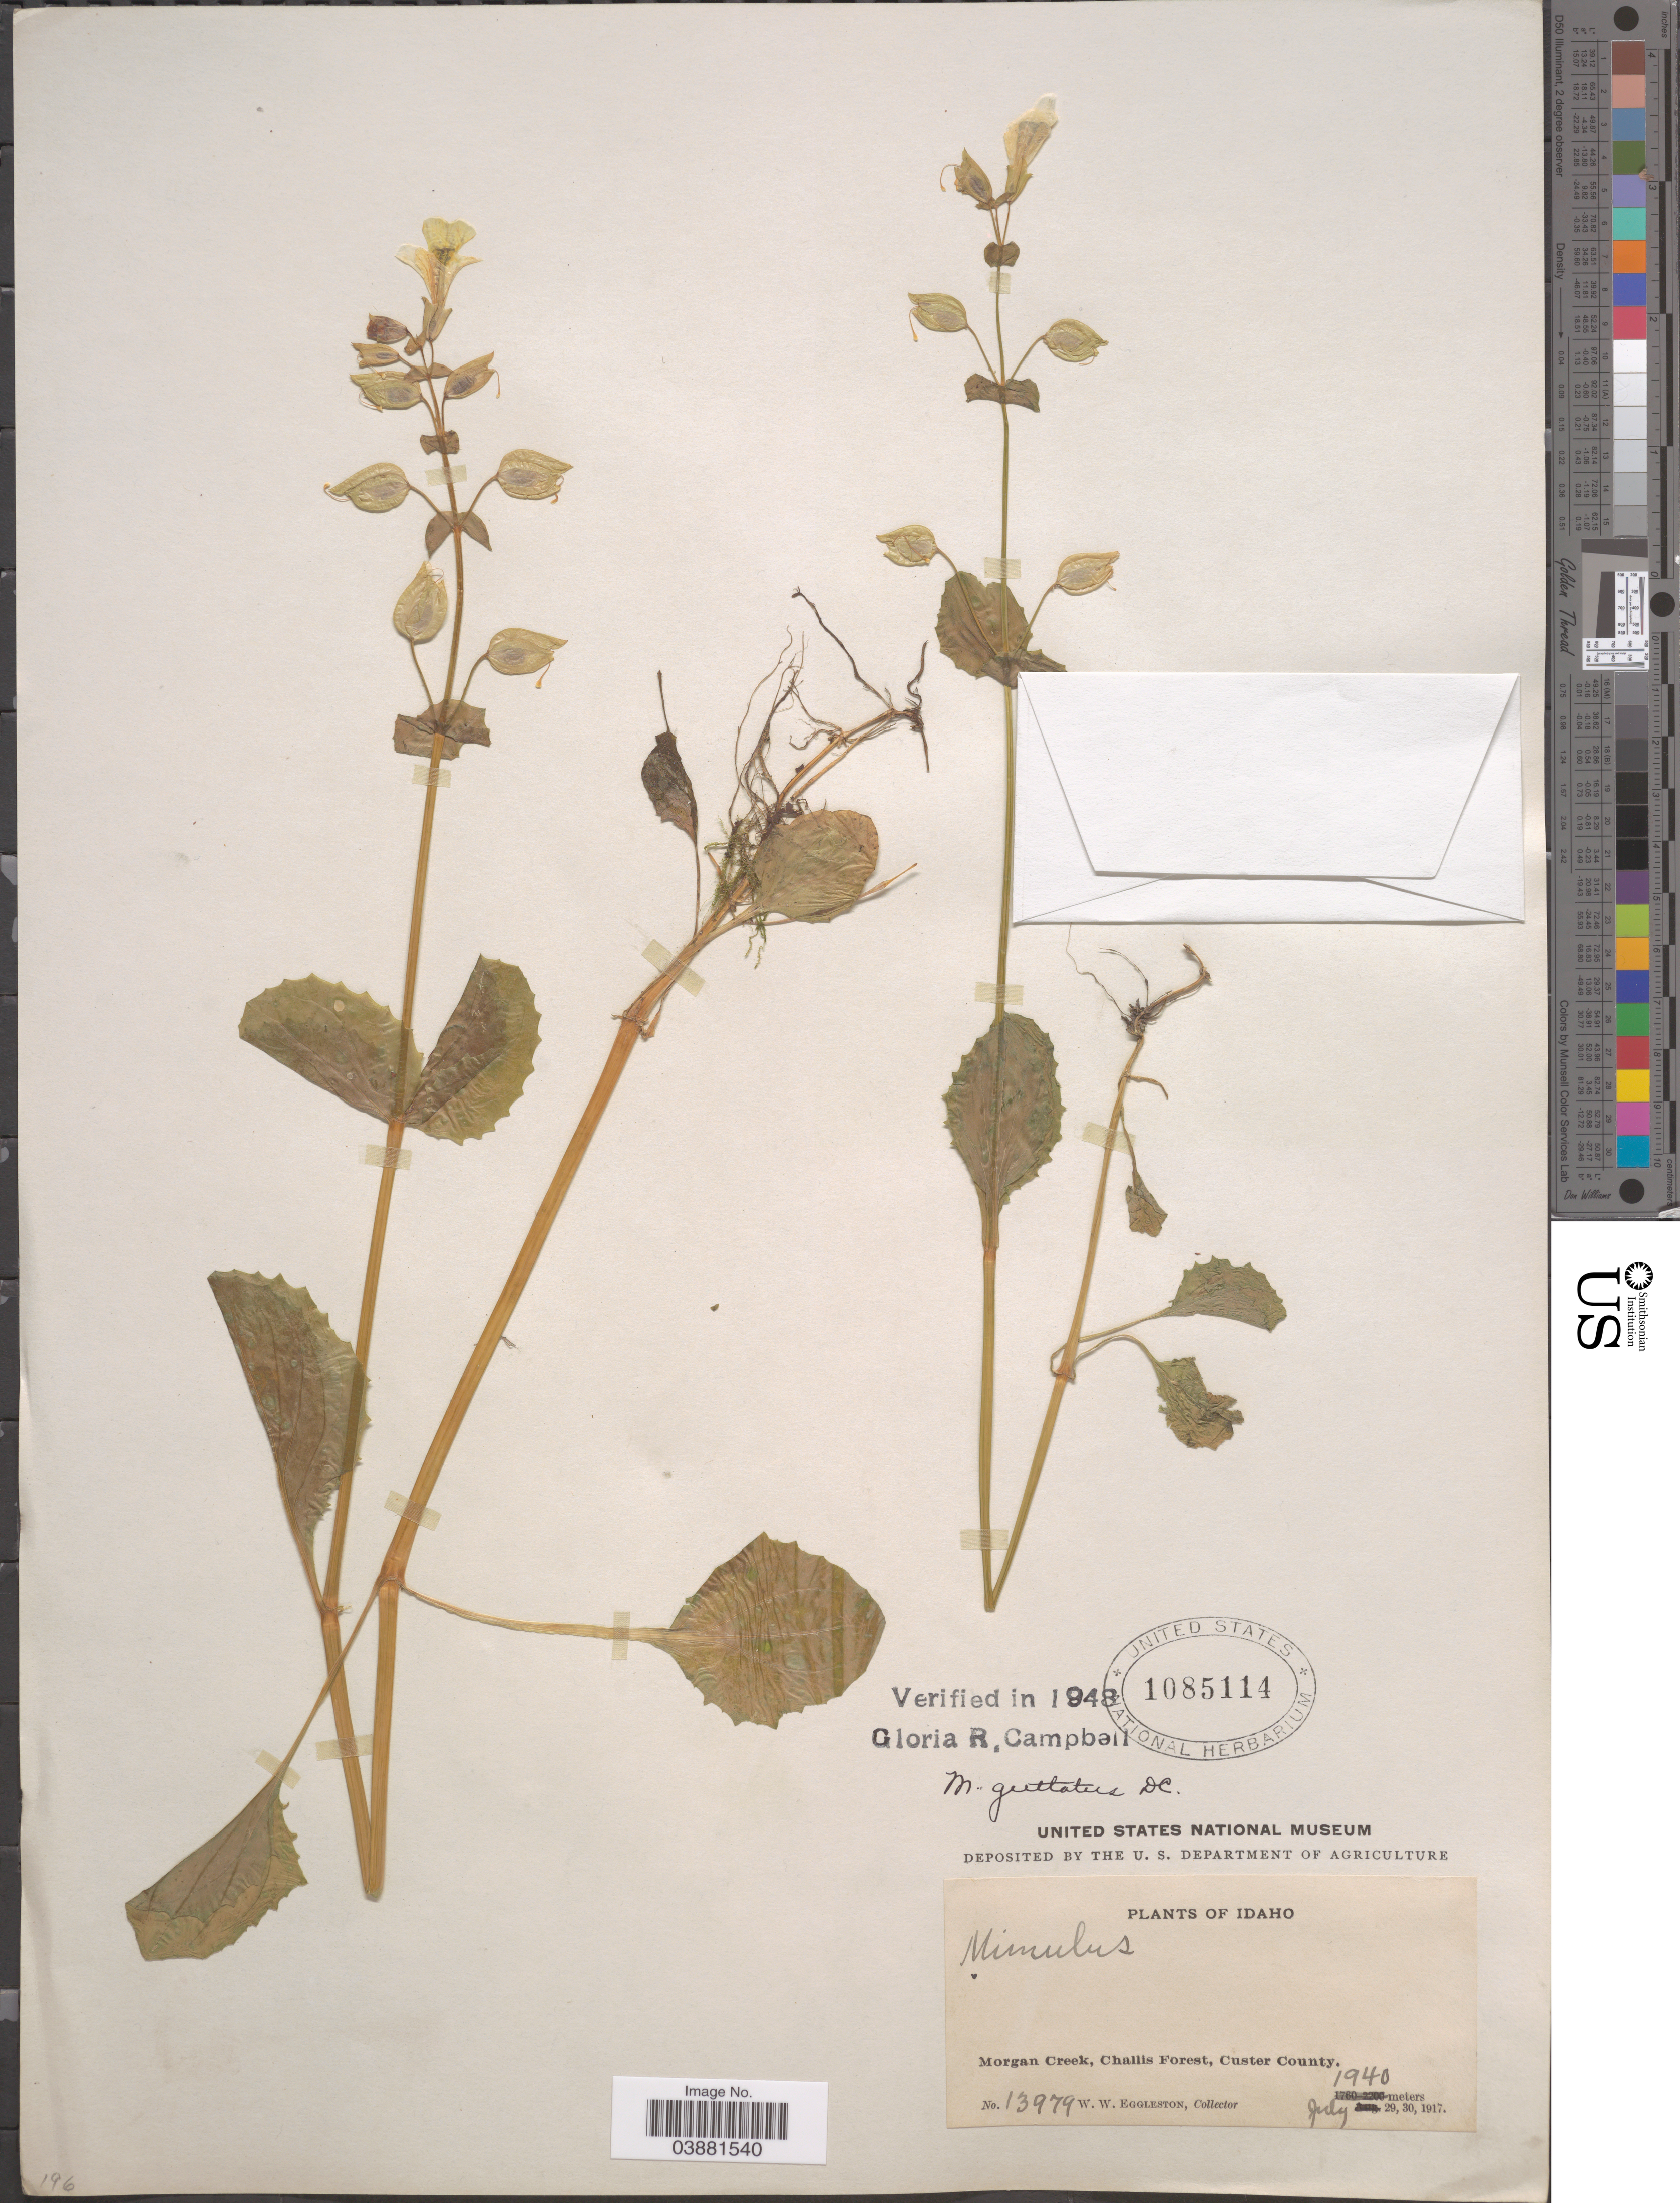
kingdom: Plantae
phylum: Tracheophyta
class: Magnoliopsida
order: Lamiales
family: Phrymaceae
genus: Mimulus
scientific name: Mimulus guttatus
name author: DC.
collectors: W. W. Eggleston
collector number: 13979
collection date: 1917-07-29/1917-07-30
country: United States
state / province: Idaho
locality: Morgan Creek, Challis Forest, Custer County.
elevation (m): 1940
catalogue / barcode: US 1085114